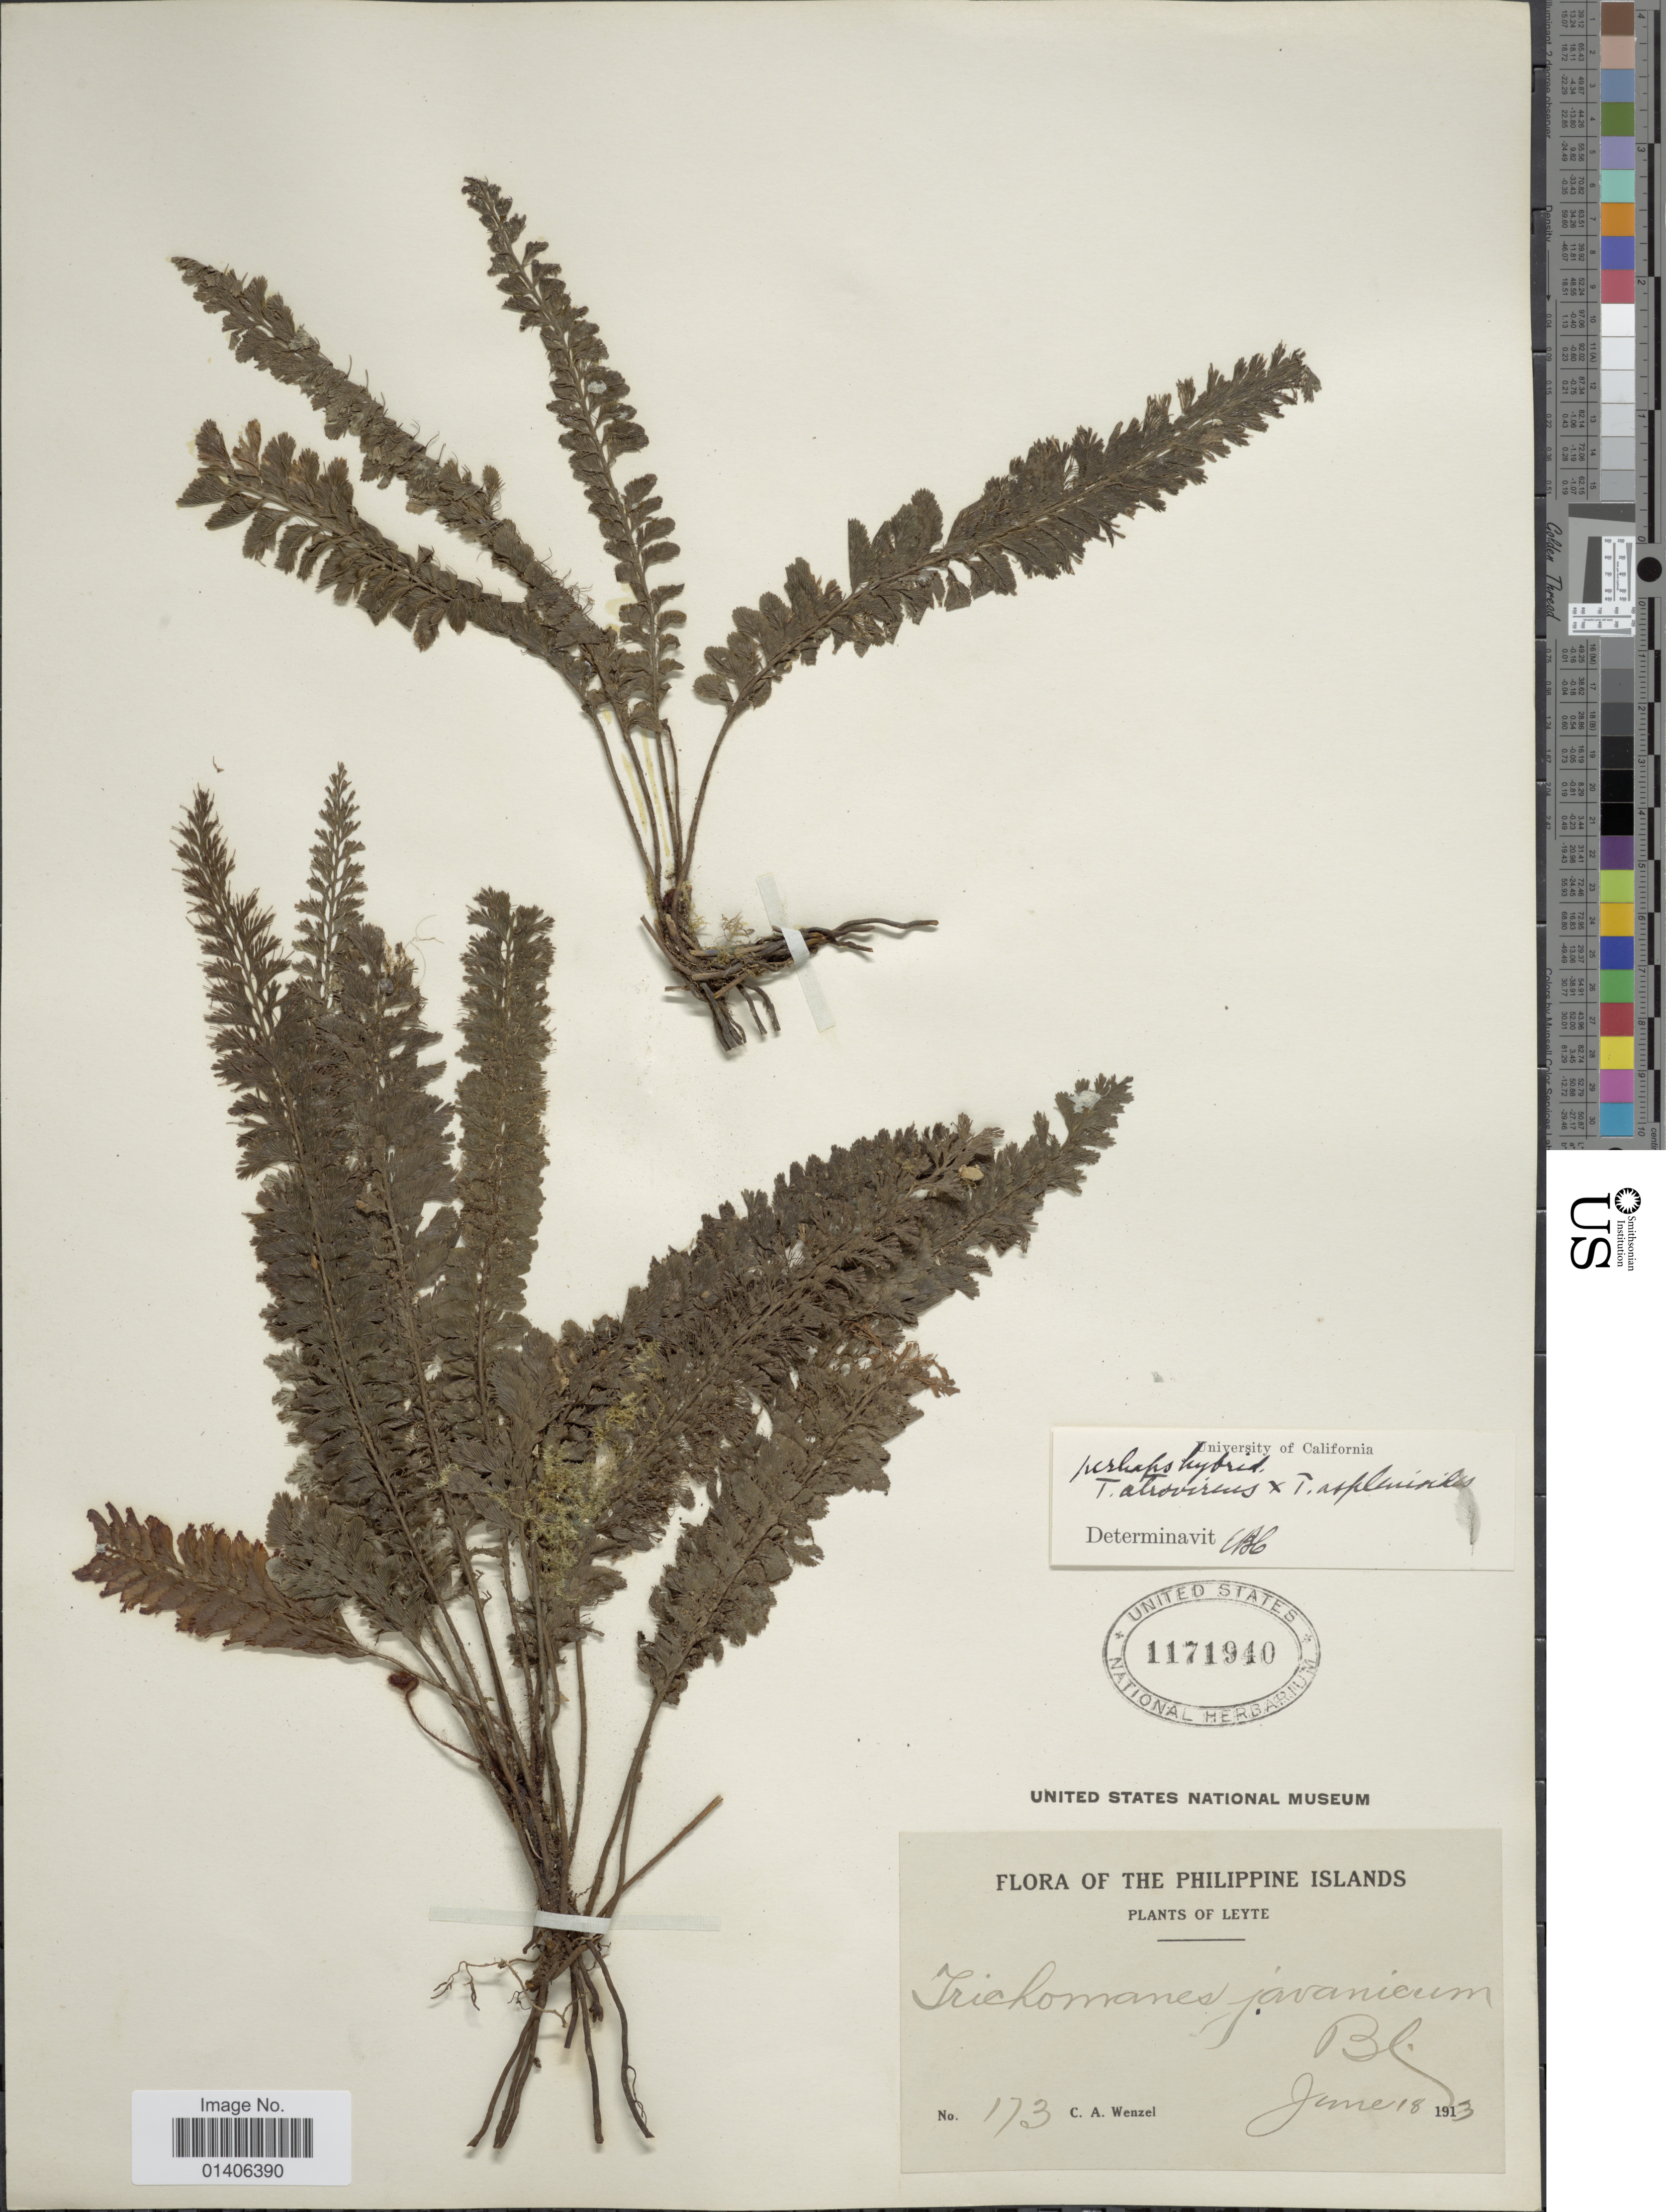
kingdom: Plantae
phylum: Tracheophyta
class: Polypodiopsida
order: Hymenophyllales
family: Hymenophyllaceae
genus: Cephalomanes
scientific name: Cephalomanes atrovirens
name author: C. Presl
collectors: C. Wenzel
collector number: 173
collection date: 1913-06-18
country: Philippines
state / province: Eastern Visayas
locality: Leyte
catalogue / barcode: US 1171940